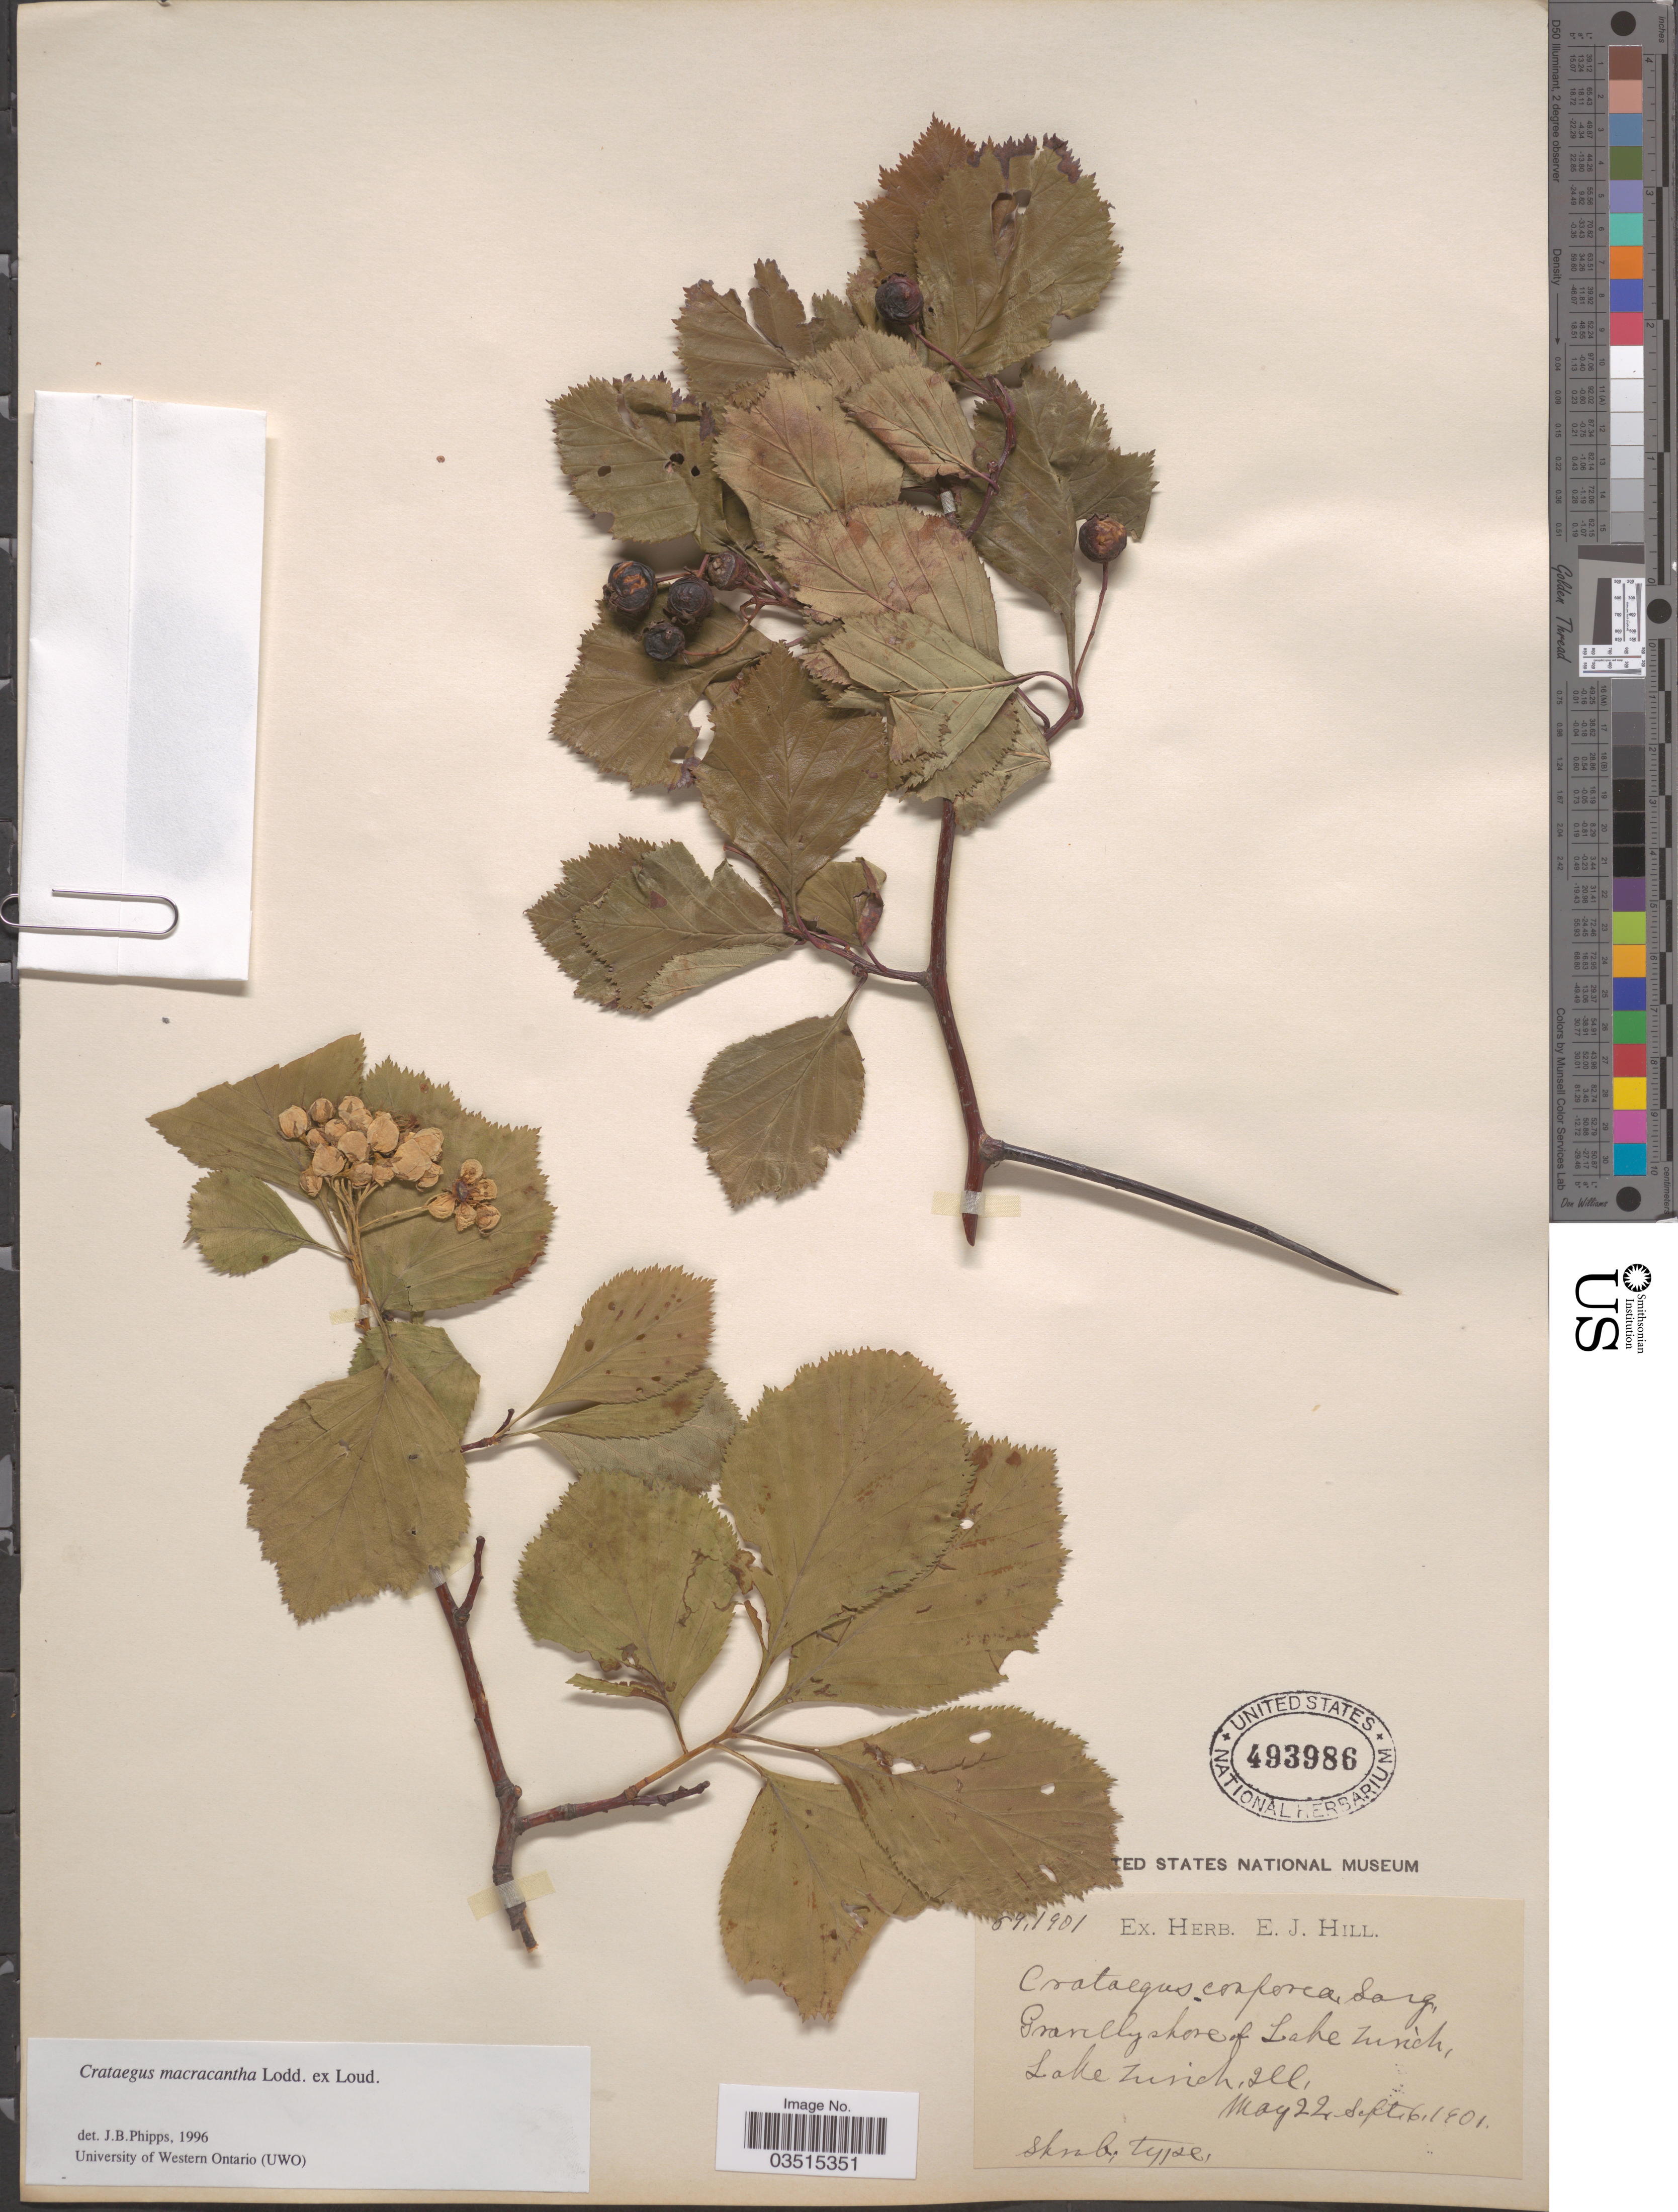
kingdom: Plantae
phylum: Tracheophyta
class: Magnoliopsida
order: Rosales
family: Rosaceae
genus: Crataegus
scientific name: Crataegus macracantha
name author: (Lindl.) Lodd. ex Loudon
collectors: ex herb. E.J. Hill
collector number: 591901*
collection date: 1901-05-22/1901-09-06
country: United States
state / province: Illinois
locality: Gravelly shore of Lake Zurich, Lake Zurich.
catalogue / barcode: US 493986